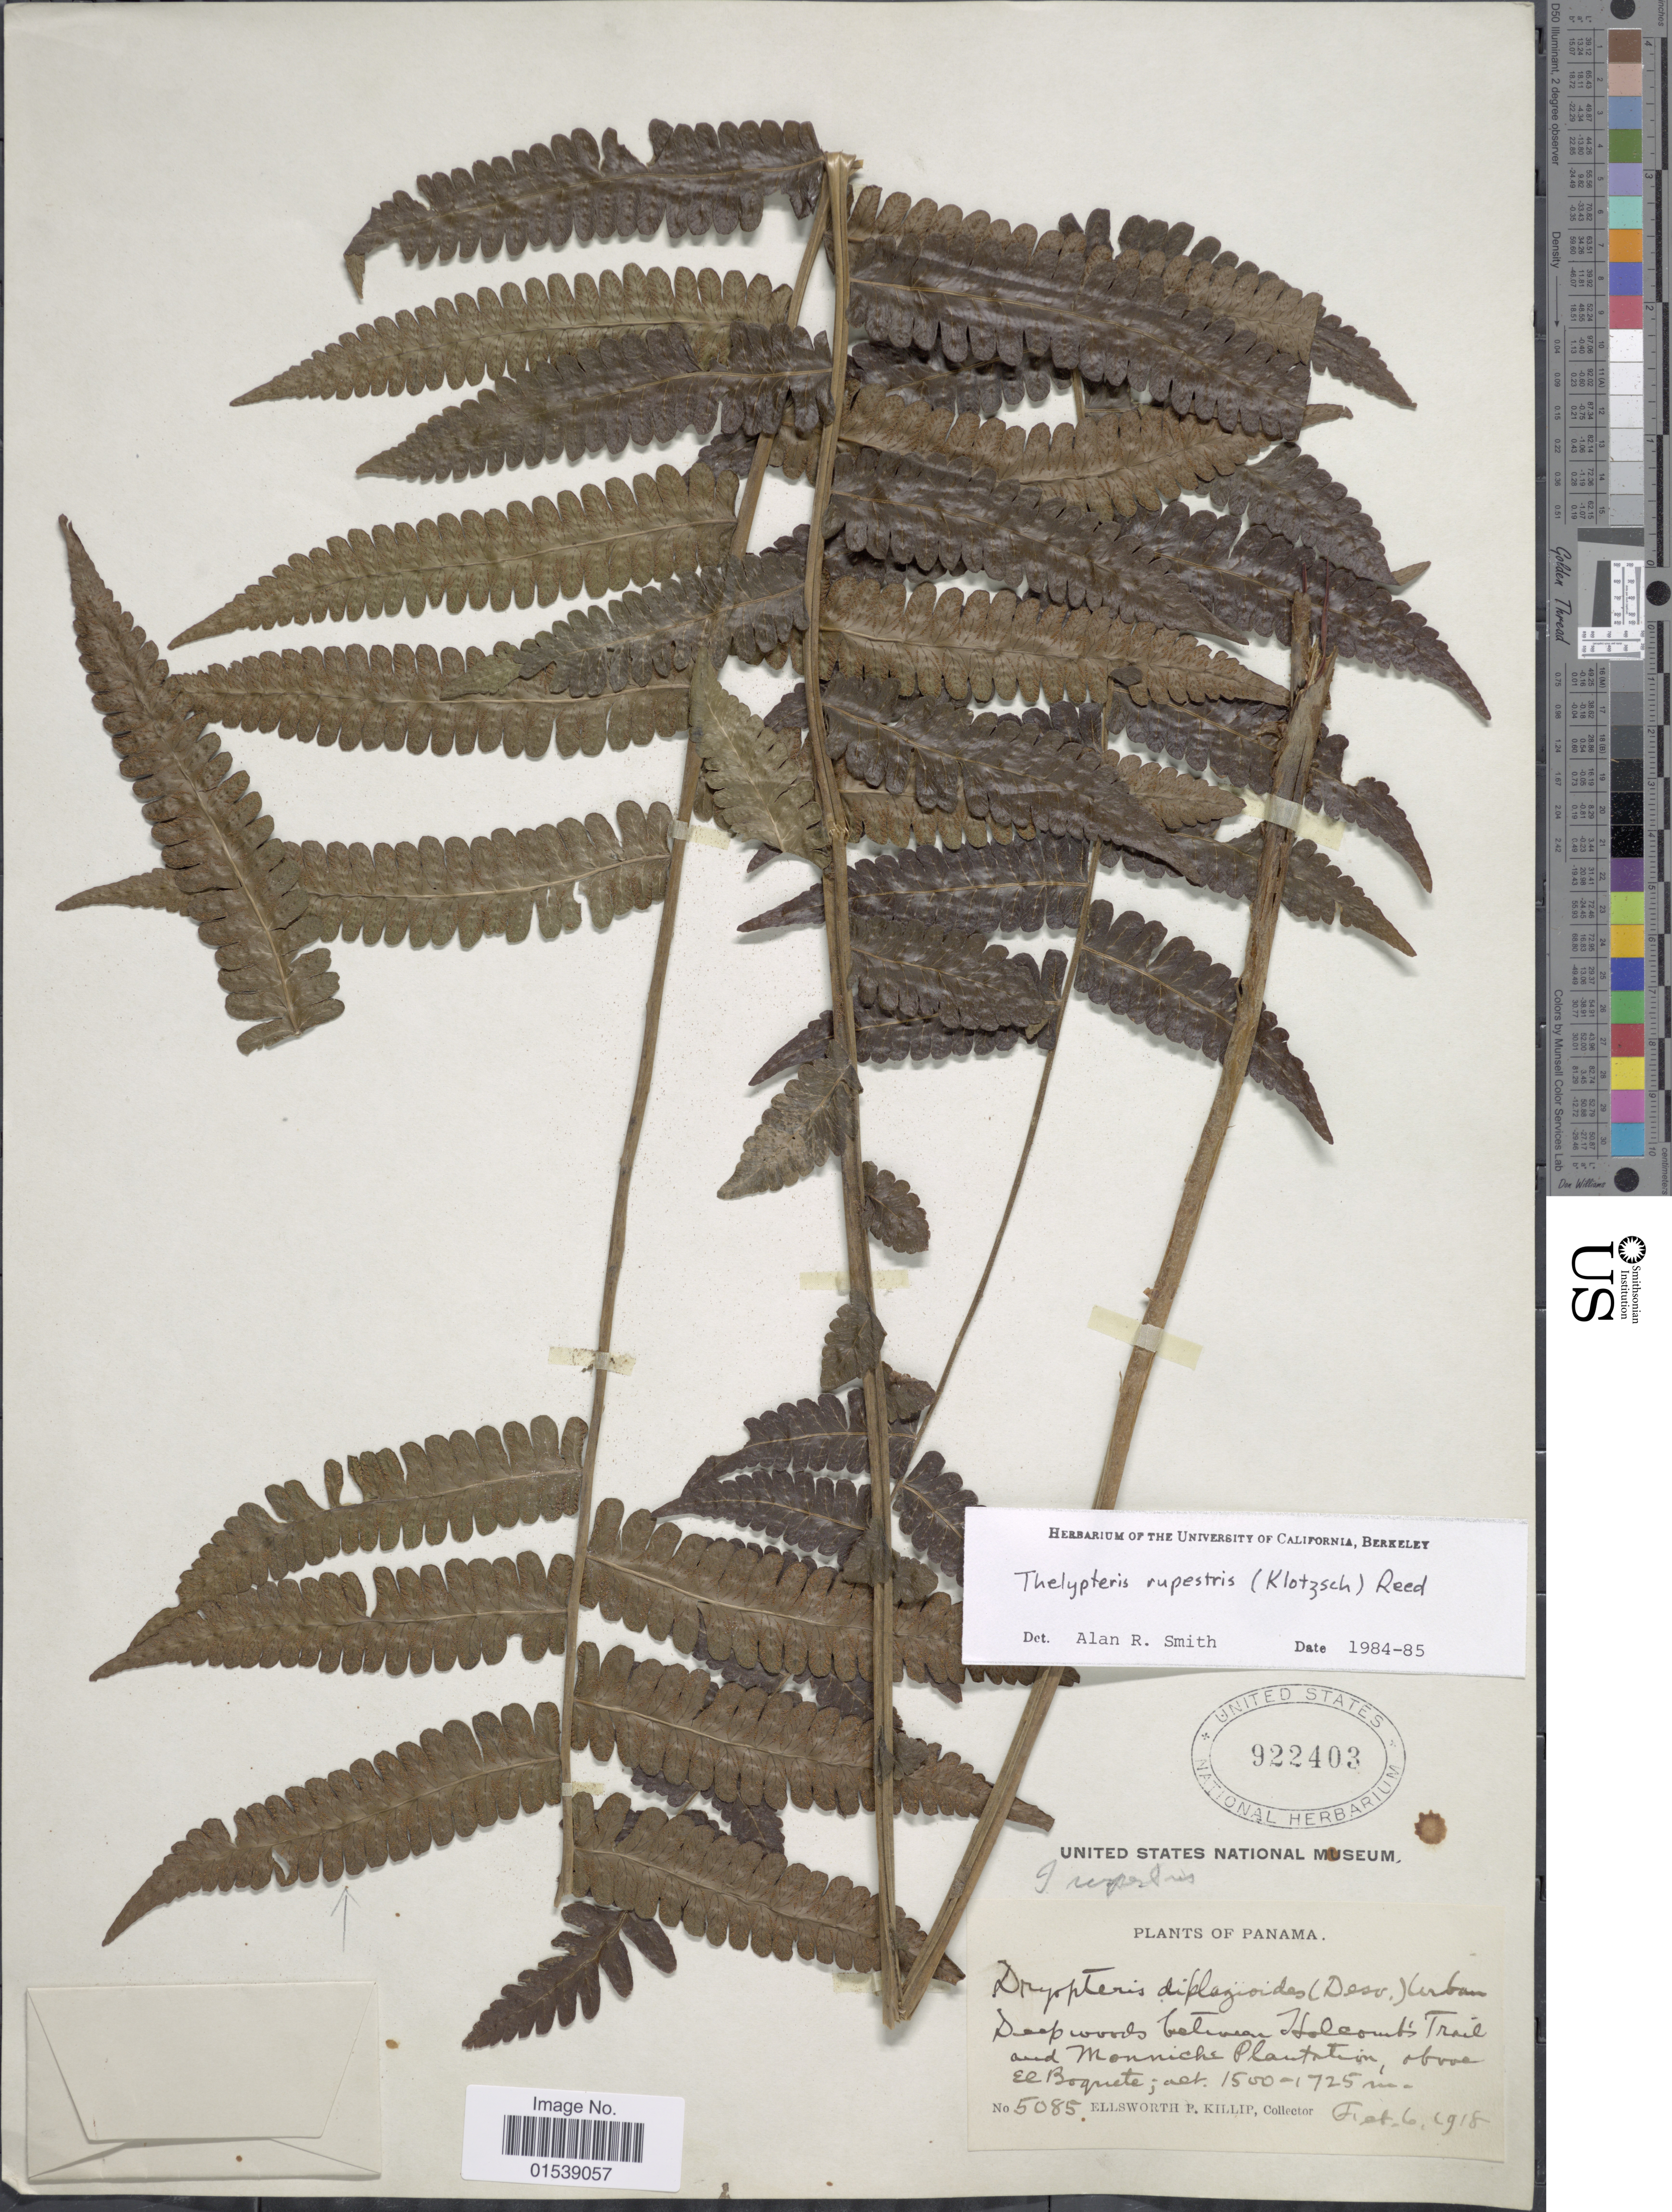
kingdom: Plantae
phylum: Tracheophyta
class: Polypodiopsida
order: Polypodiales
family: Thelypteridaceae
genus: Amauropelta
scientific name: Amauropelta rupestris (Klotzsch) comb. nov., ined 2015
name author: (Klotzsch)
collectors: E. P. Killip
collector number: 5085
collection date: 1918-02-06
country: Panama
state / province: Chiriqui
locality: Deep woods between Holcomb's Trail and Monniche Plantation, above El Boquete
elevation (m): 1500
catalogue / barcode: US 922403